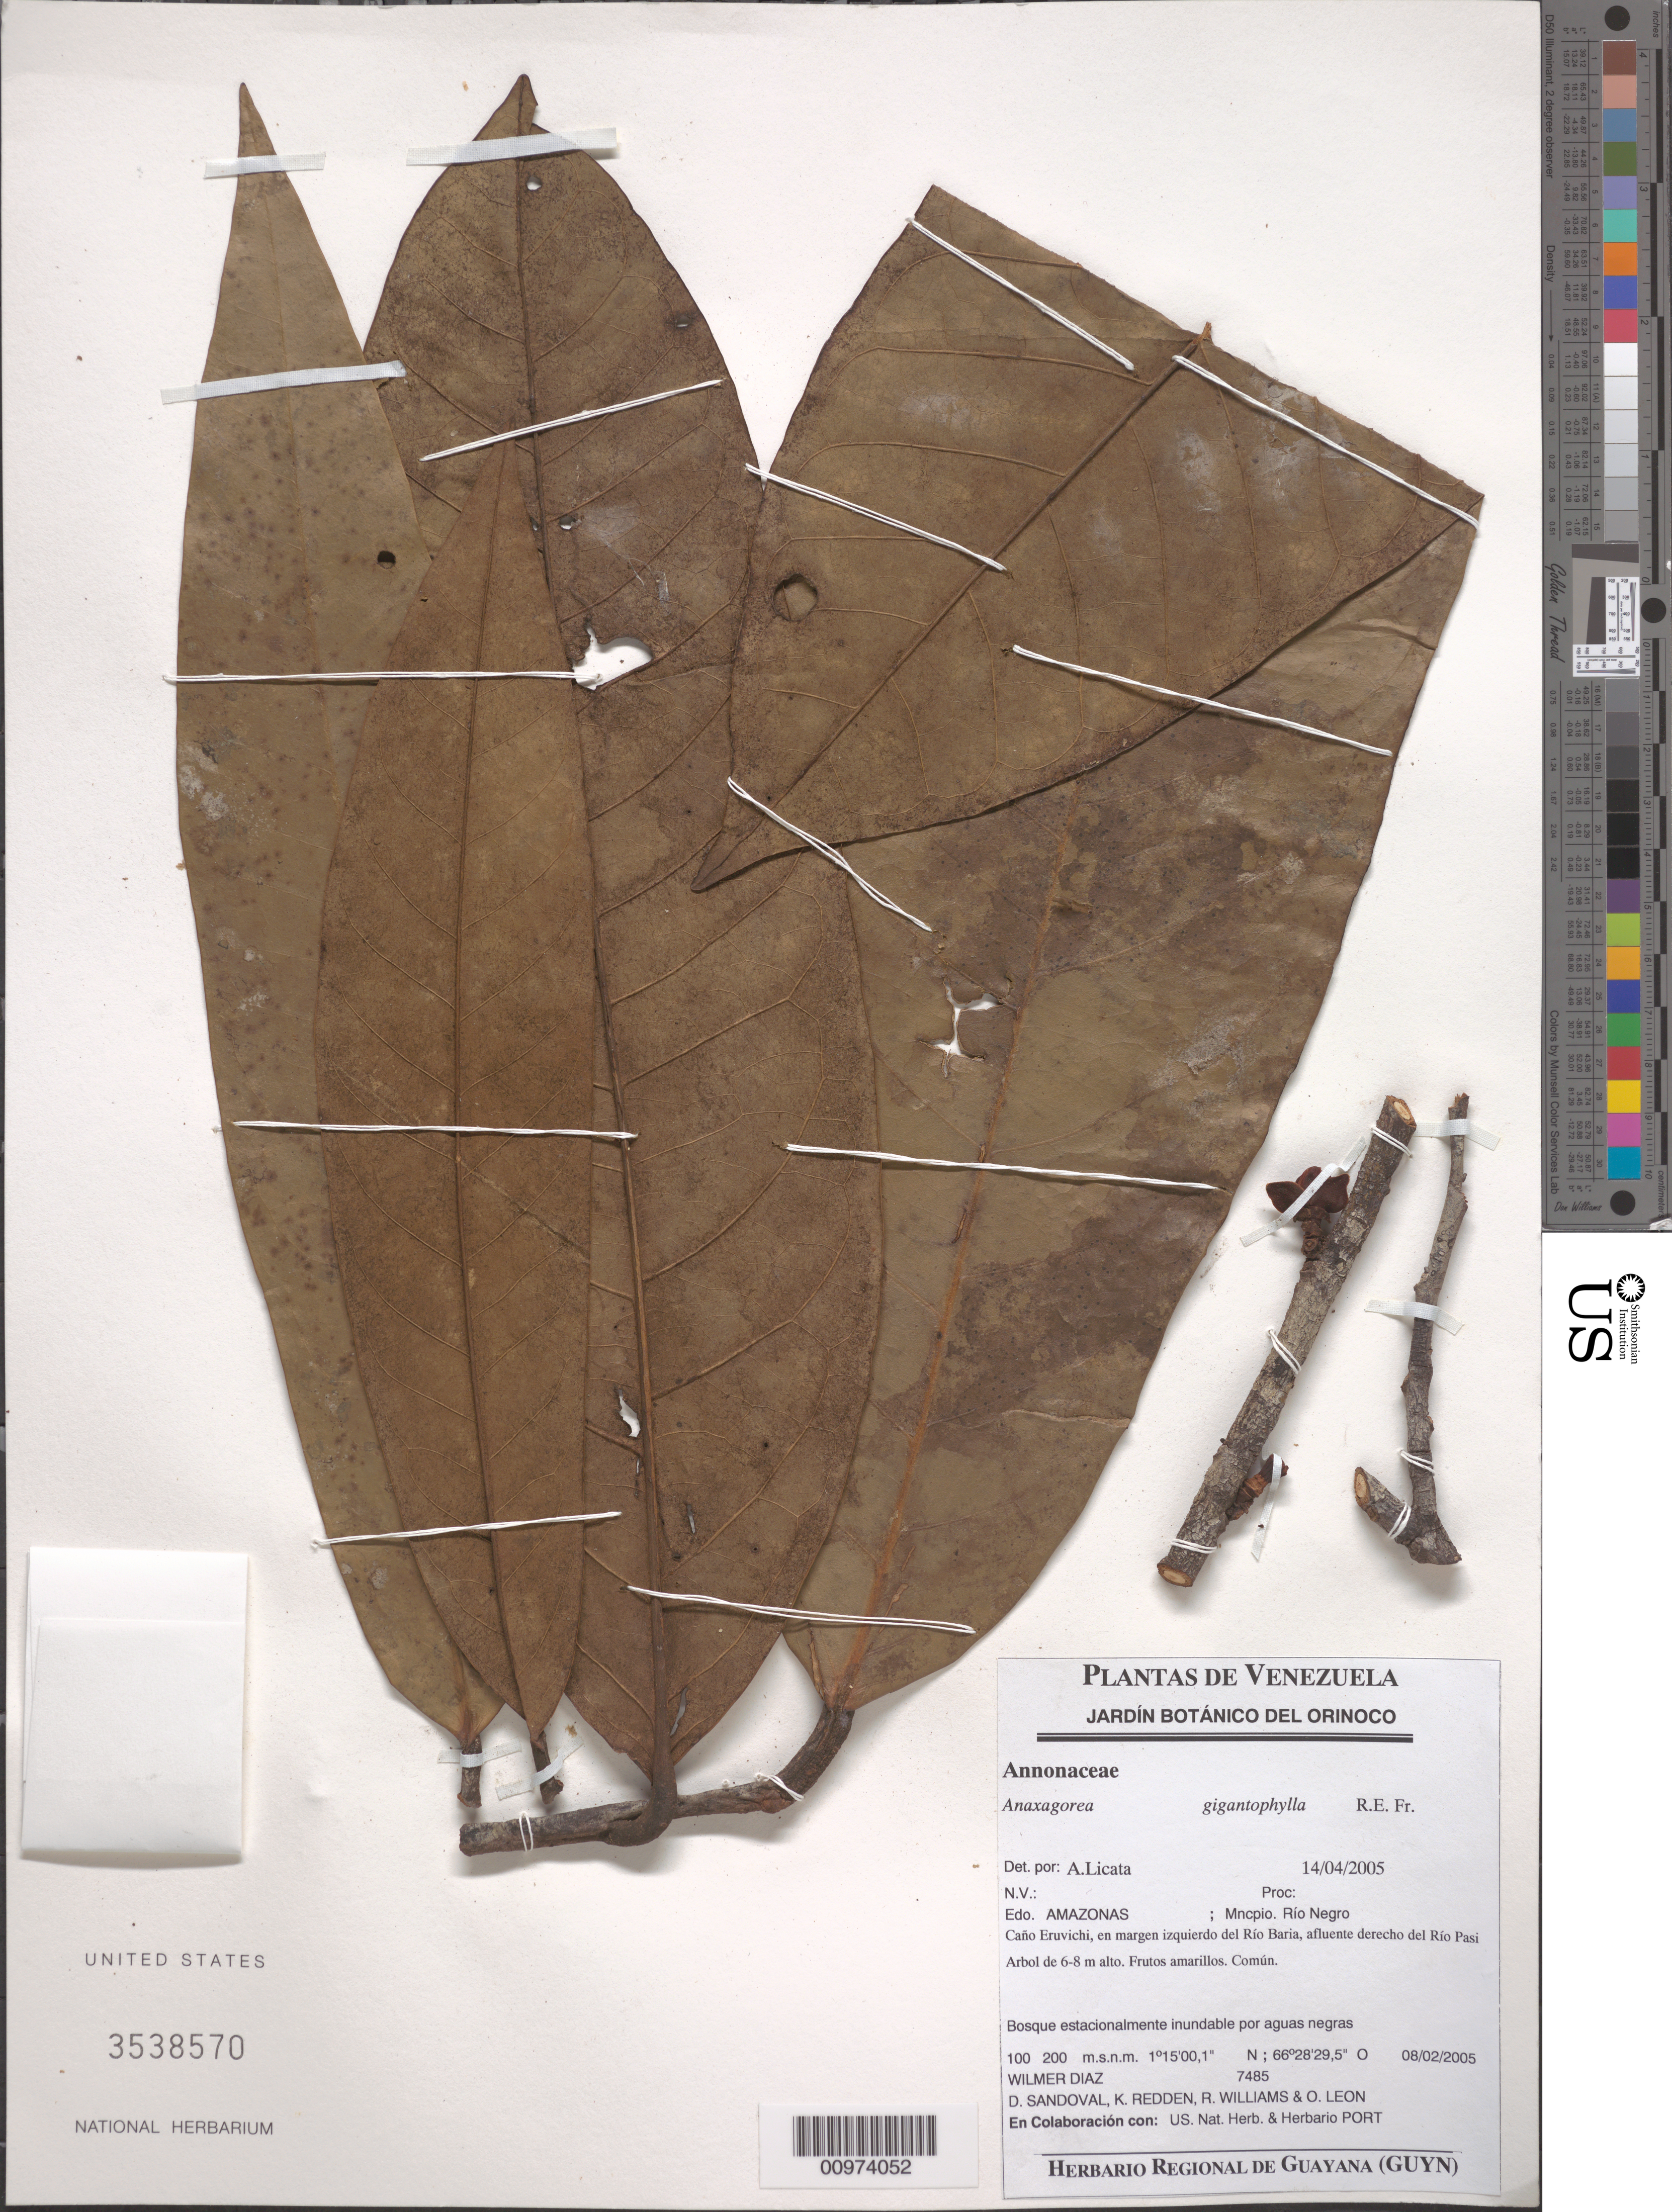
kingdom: Plantae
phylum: Tracheophyta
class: Magnoliopsida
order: Magnoliales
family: Annonaceae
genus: Anaxagorea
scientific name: Anaxagorea gigantophylla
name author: R.E. Fr.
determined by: Licata, A., (PORT), Univ. Nac. Exp. de los Llanos Ezequiel Zamora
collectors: W. Díaz P., D. Sandoval, K. M. Redden, R. Williams & O. León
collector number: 7485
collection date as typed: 8-Feb-05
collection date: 2005-02-08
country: Venezuela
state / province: Amazonas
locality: Mun. Río Negro, Caño Eruvichi, en margen izquierdo Río Baria, afluente derecho del Río Pasimoni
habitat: Bosque estacionalmente inundable por aguas negras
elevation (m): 100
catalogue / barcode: US 3538570